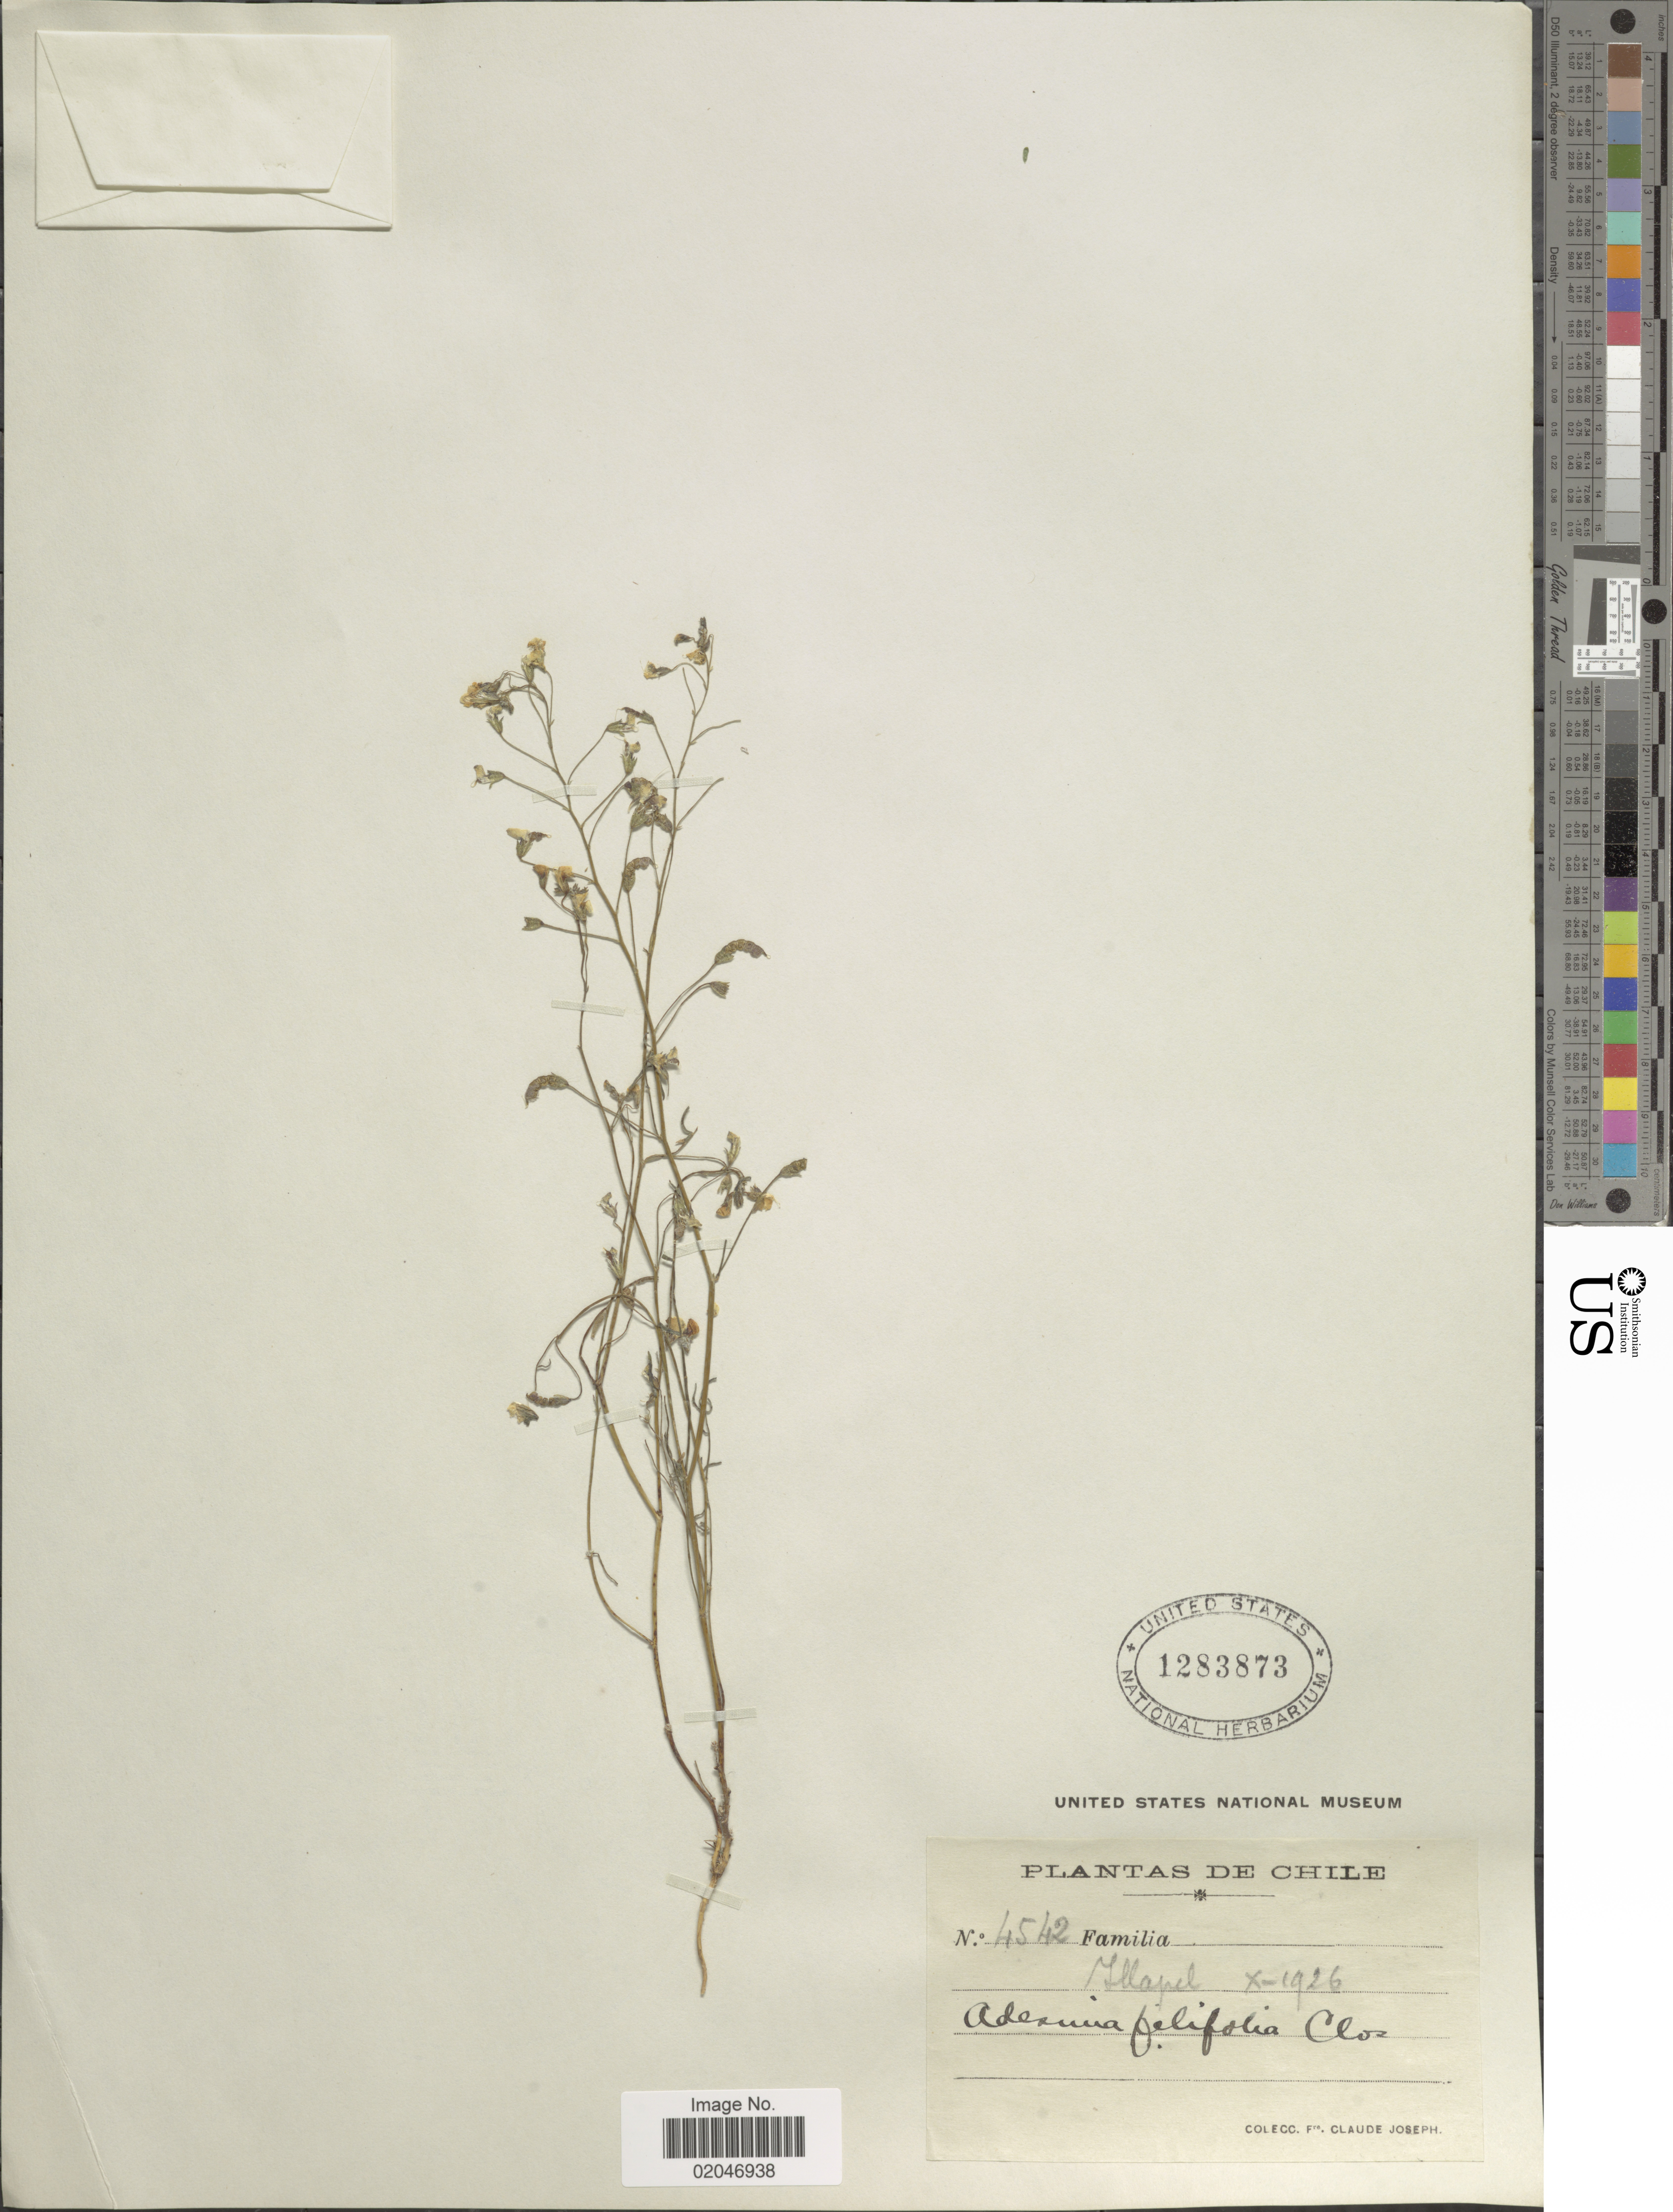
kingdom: Plantae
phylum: Tracheophyta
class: Magnoliopsida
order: Fabales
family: Fabaceae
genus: Adesmia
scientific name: Adesmia filifolia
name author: Clos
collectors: Bro. Claude-Joseph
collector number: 4542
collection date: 1926-10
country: Chile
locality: Illapel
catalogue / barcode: US 1283873